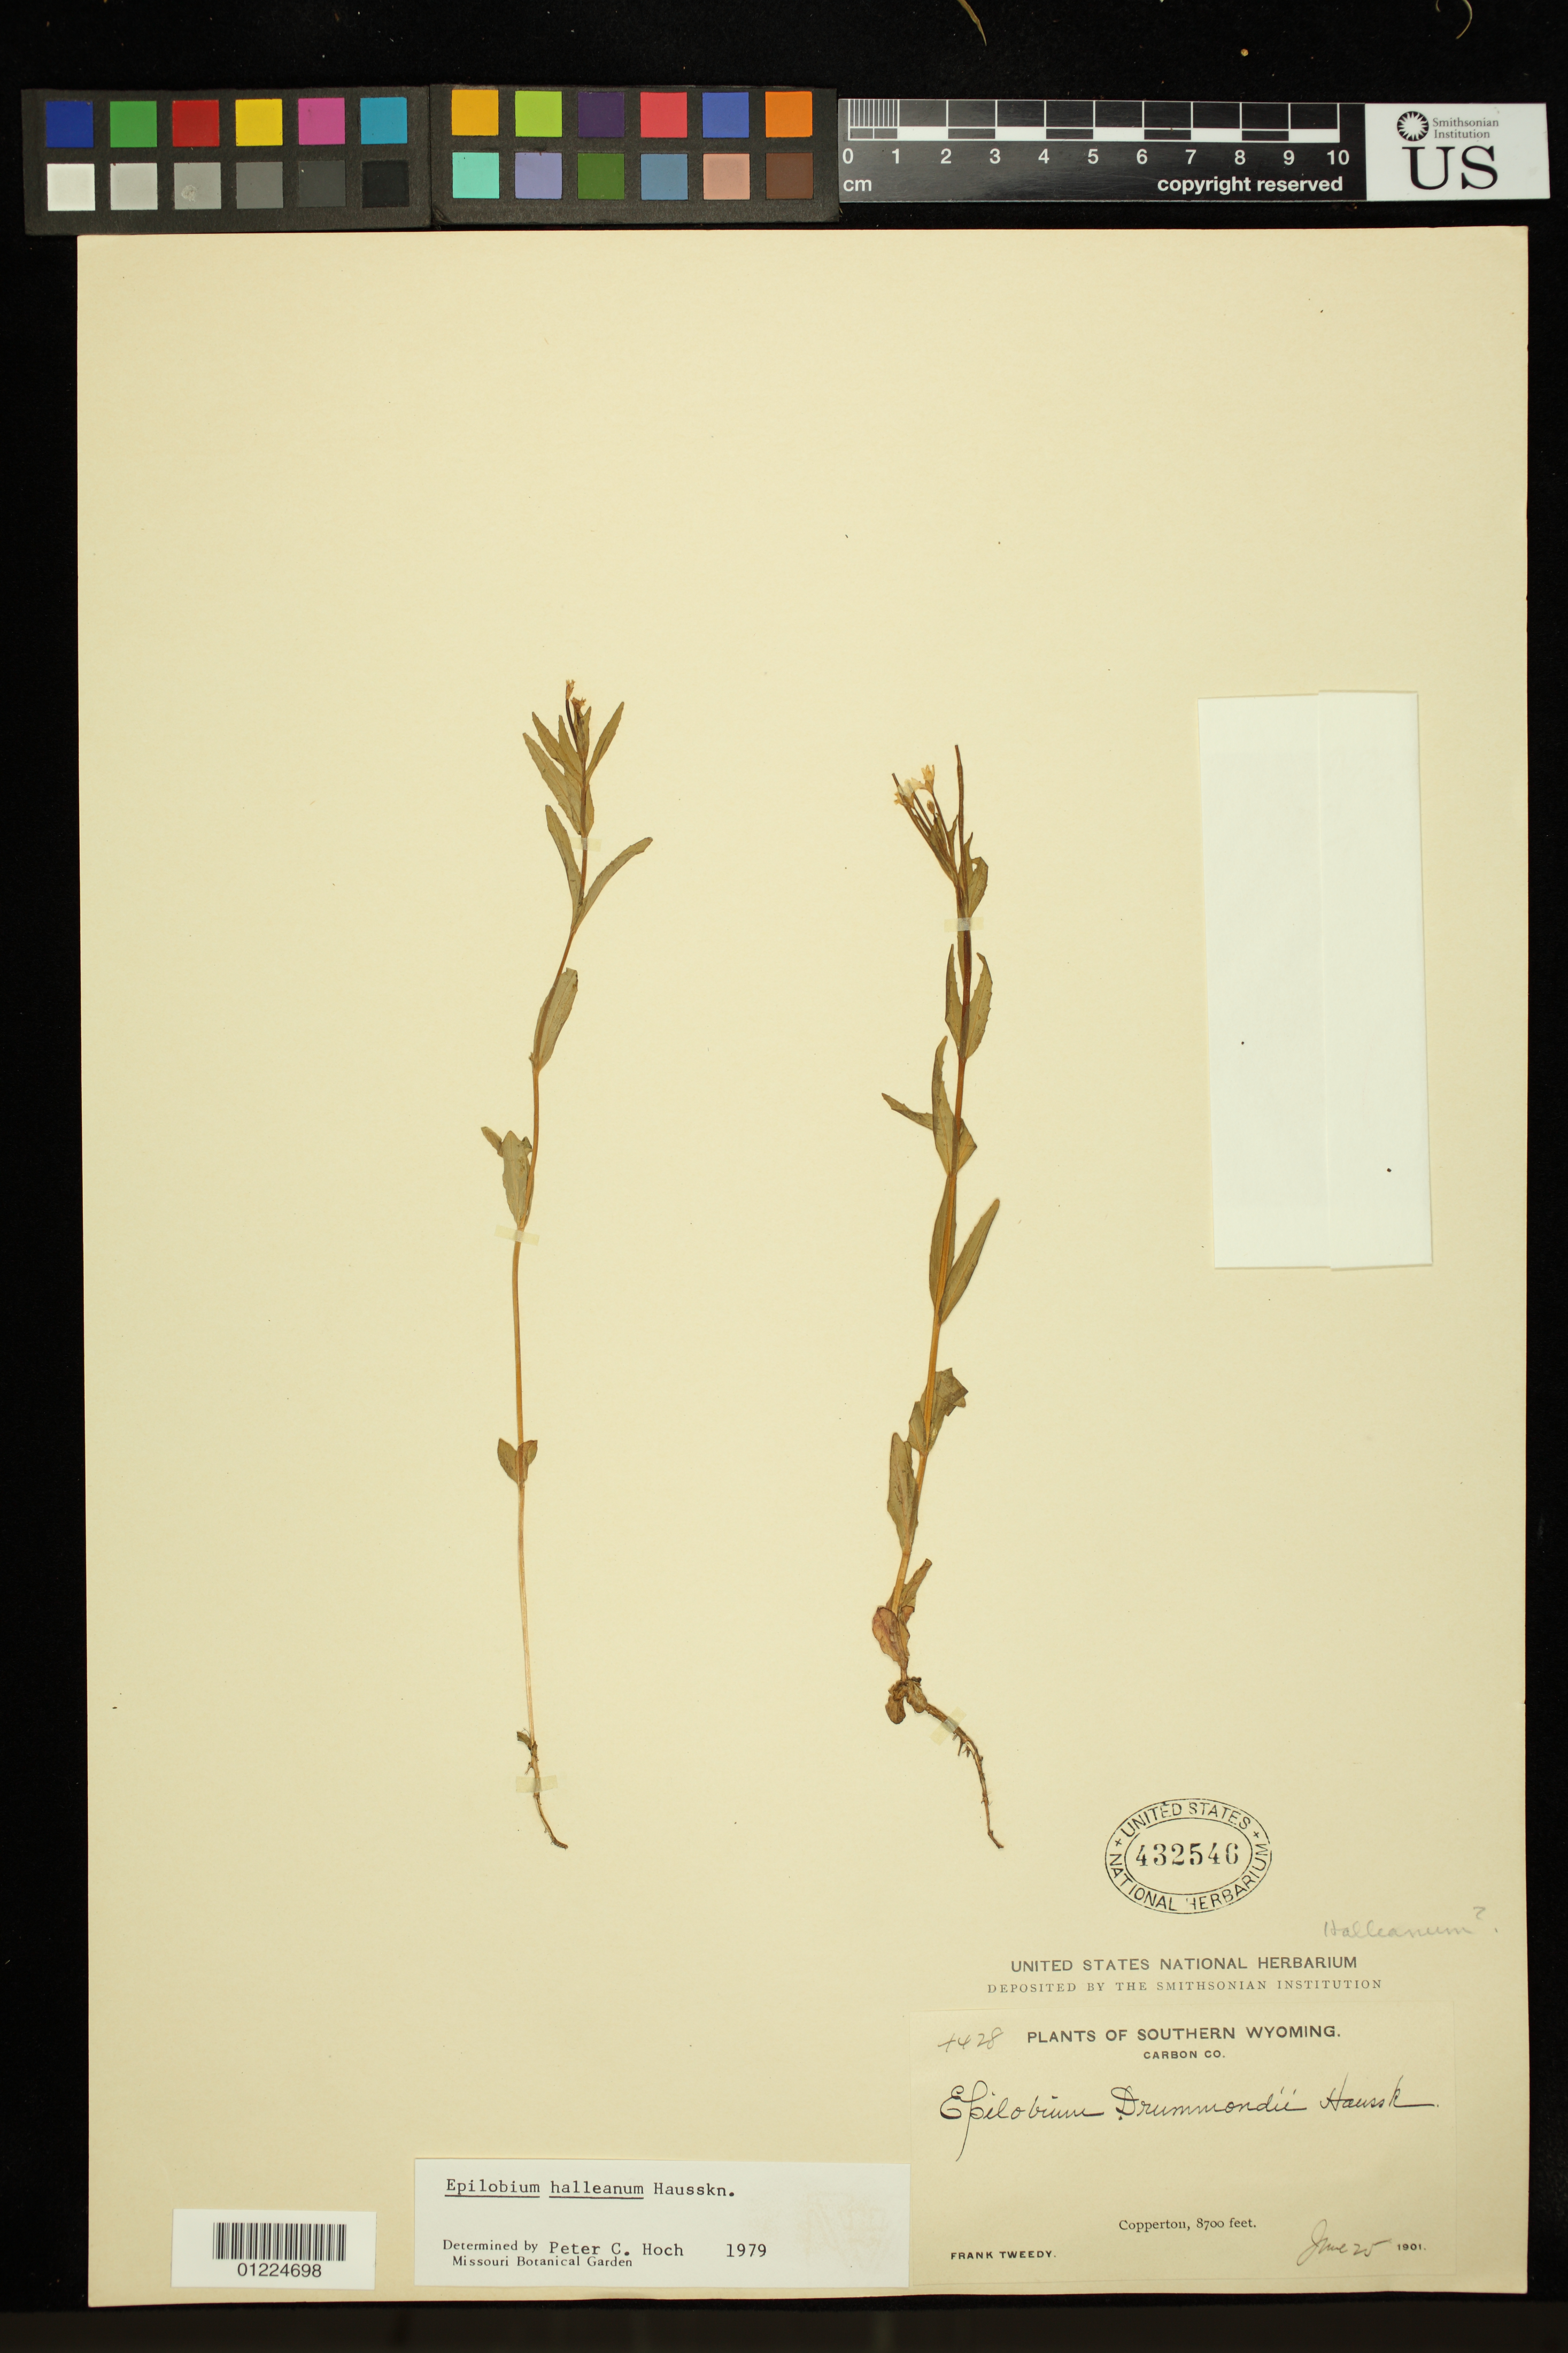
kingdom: Plantae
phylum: Tracheophyta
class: Magnoliopsida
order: Myrtales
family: Onagraceae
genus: Epilobium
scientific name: Epilobium hallianum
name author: Hausskn.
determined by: Hoch, P. C.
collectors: F. Tweedy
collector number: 4428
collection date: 1901-06-25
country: United States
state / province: Wyoming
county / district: Carbon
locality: Copperton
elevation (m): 2652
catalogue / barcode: US 432546